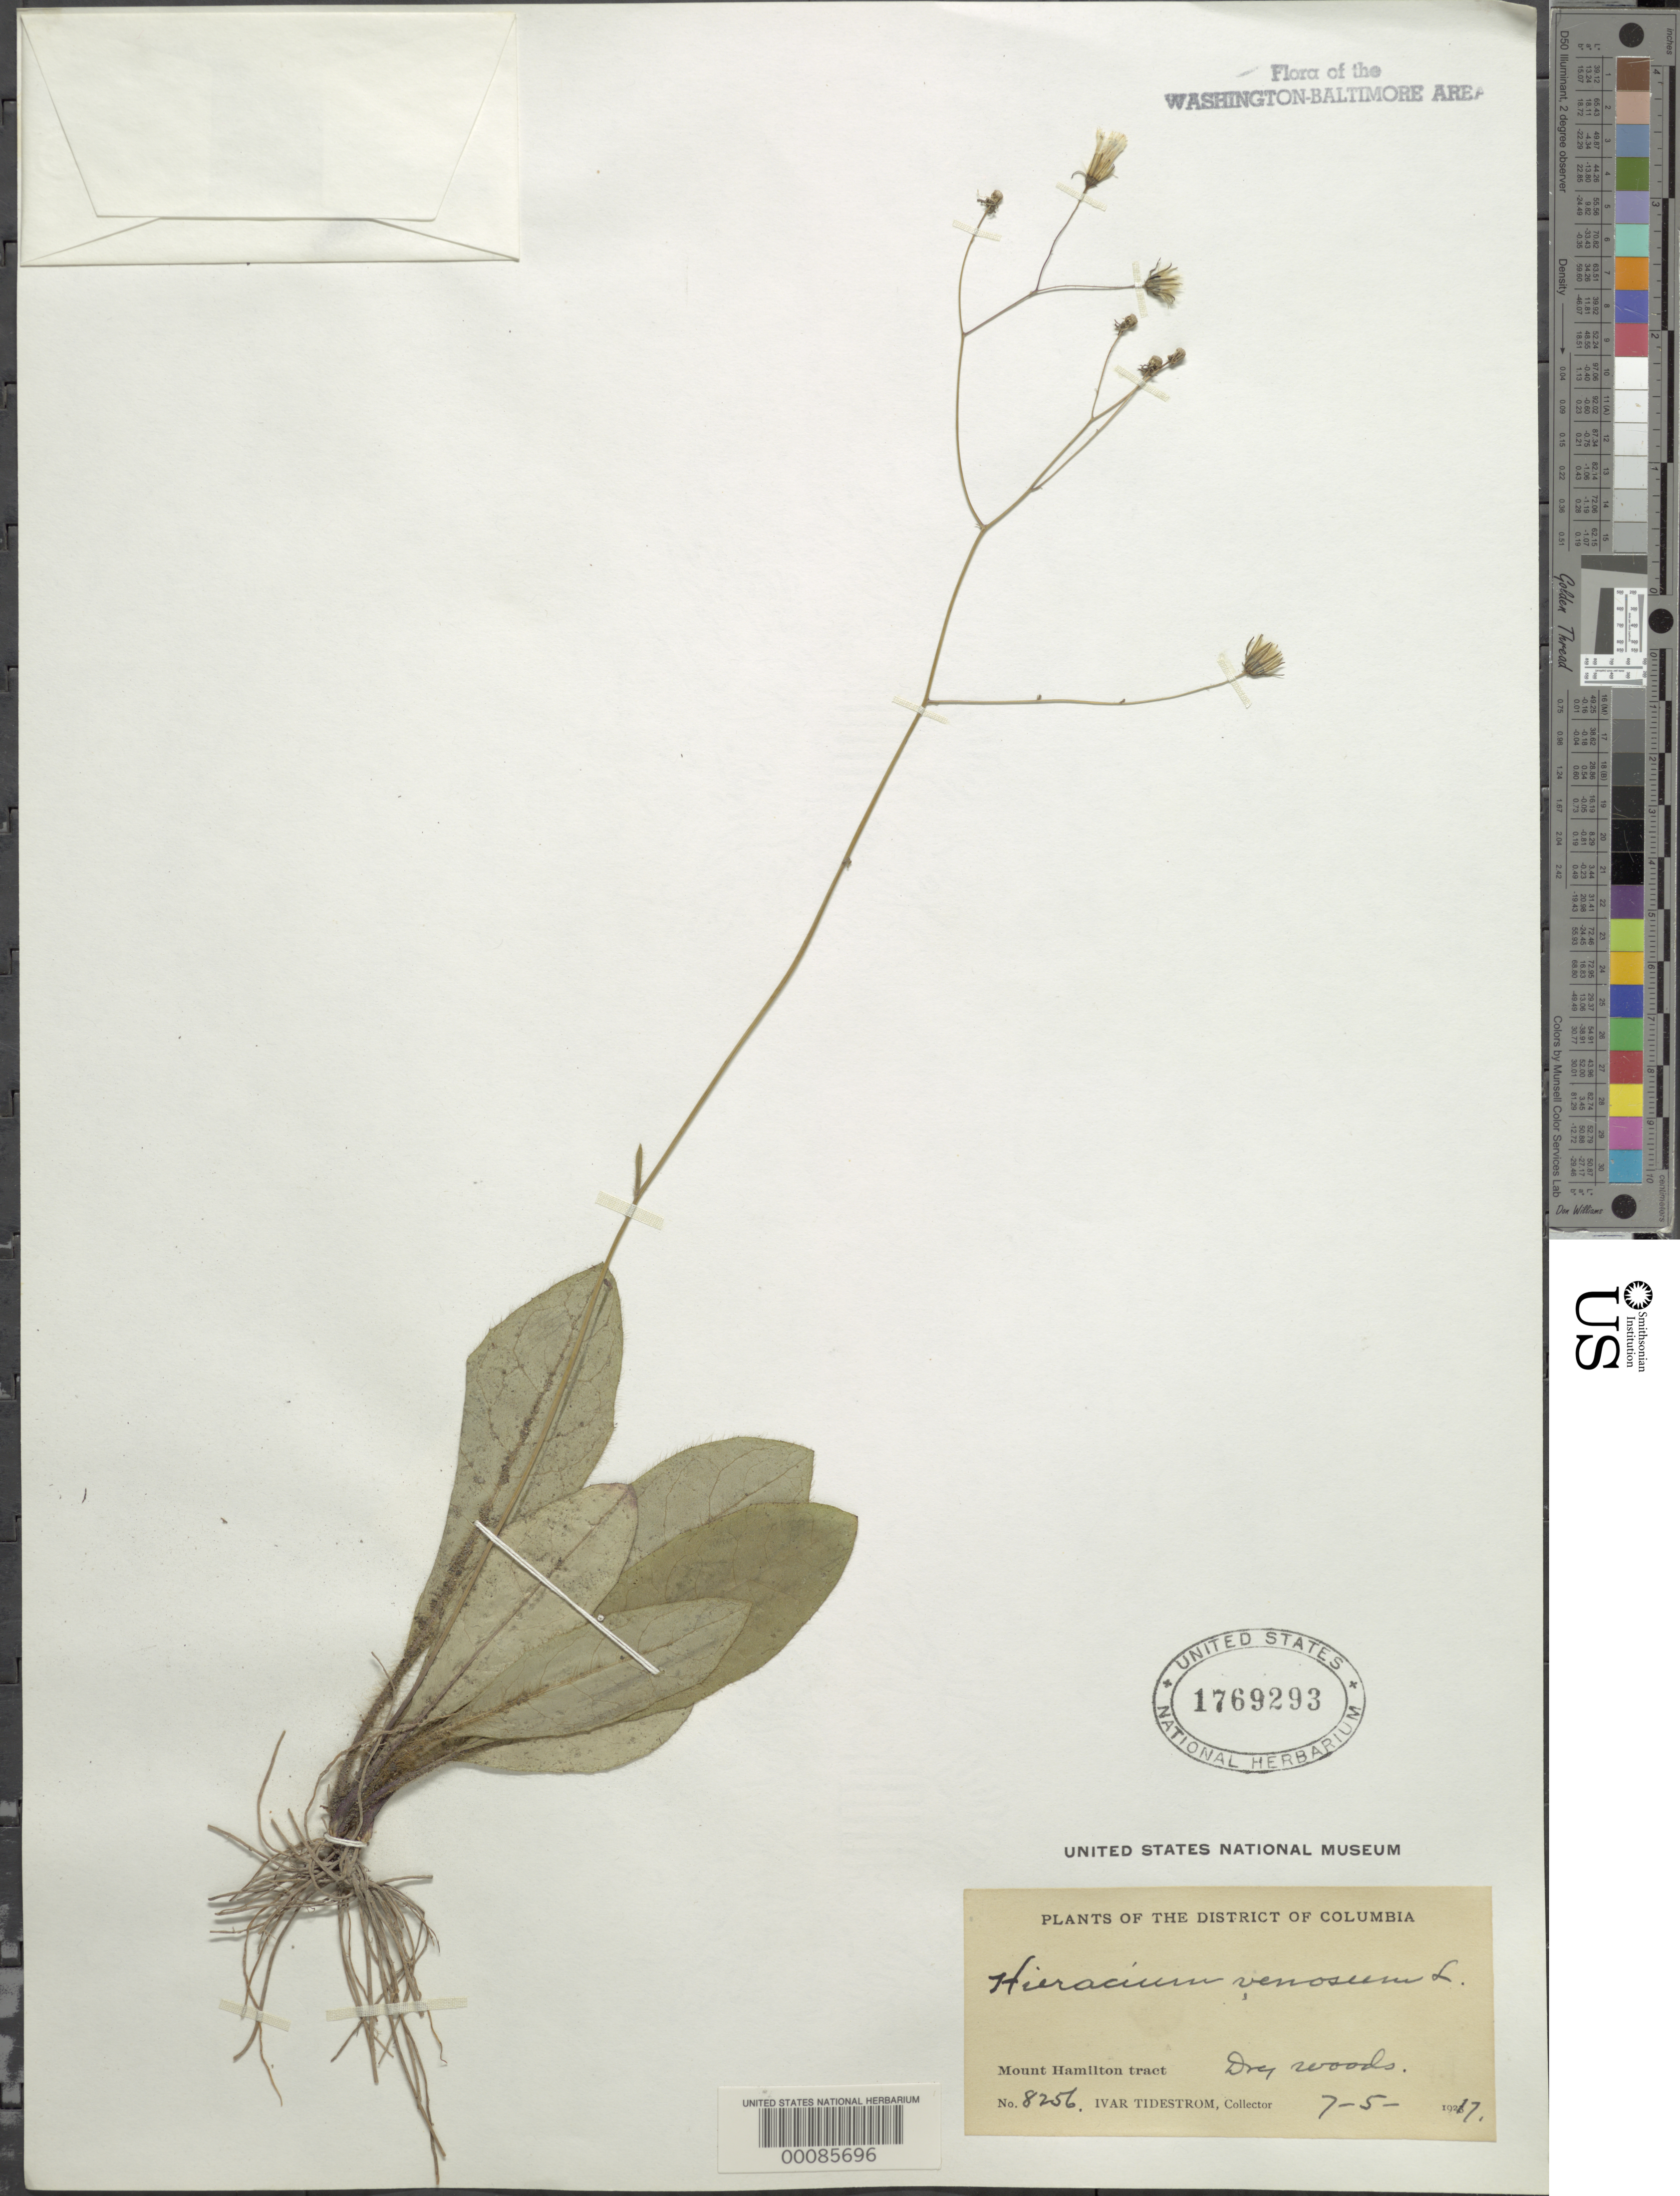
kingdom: Plantae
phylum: Tracheophyta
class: Magnoliopsida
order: Asterales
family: Asteraceae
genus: Hieracium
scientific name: Hieracium venosum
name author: L.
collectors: I. F. Tidestrom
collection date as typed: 05 Jun 1917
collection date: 1917-06-05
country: United States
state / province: District of Columbia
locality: Mount Hamilton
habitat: Dry woods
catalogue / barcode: US 1769293